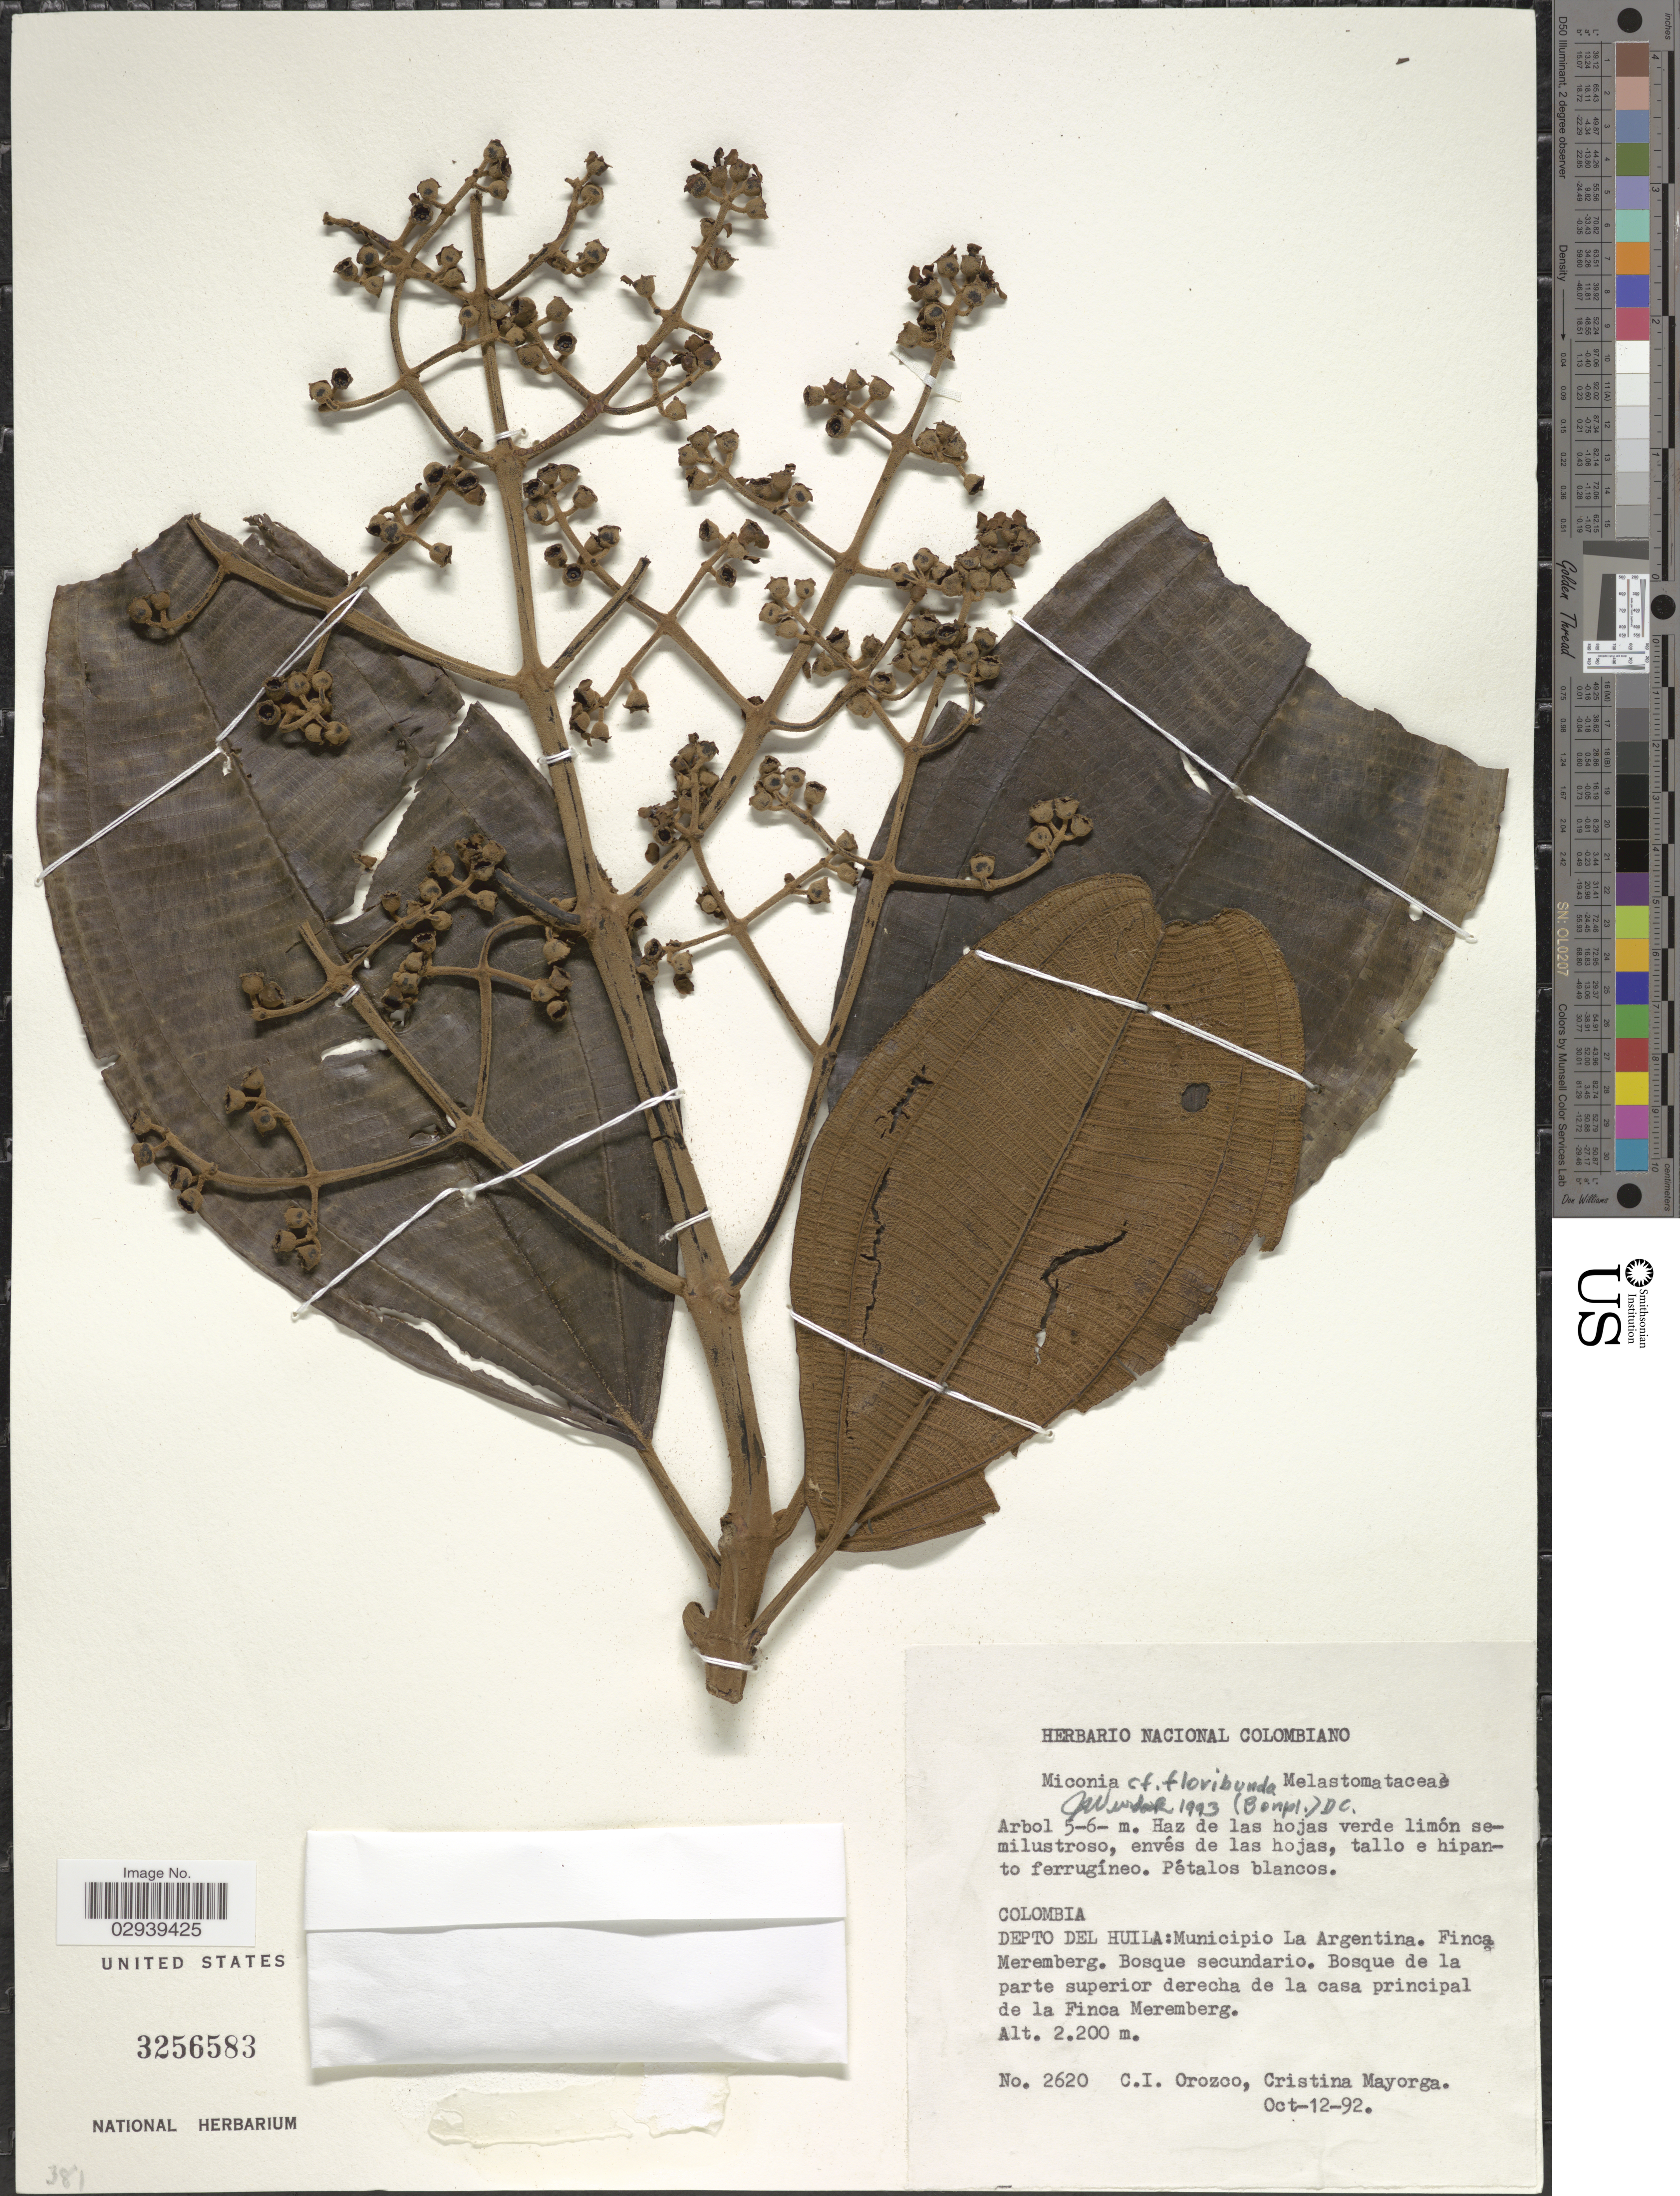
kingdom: Plantae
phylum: Tracheophyta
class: Magnoliopsida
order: Myrtales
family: Melastomataceae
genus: Miconia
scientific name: Miconia floribunda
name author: (Bonpl.) DC.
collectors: C. I. Orozco & C. Mayorga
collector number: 2620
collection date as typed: Transcribed d/m/y: 12/10/92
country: Colombia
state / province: Huila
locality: Depto del Huila: Municipio La Argentina. Finca Meremberg. Bosque secundario. Bosque de la parte superior derecha de la casa principal de la Finca Meremberg.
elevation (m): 2200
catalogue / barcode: US 3256583